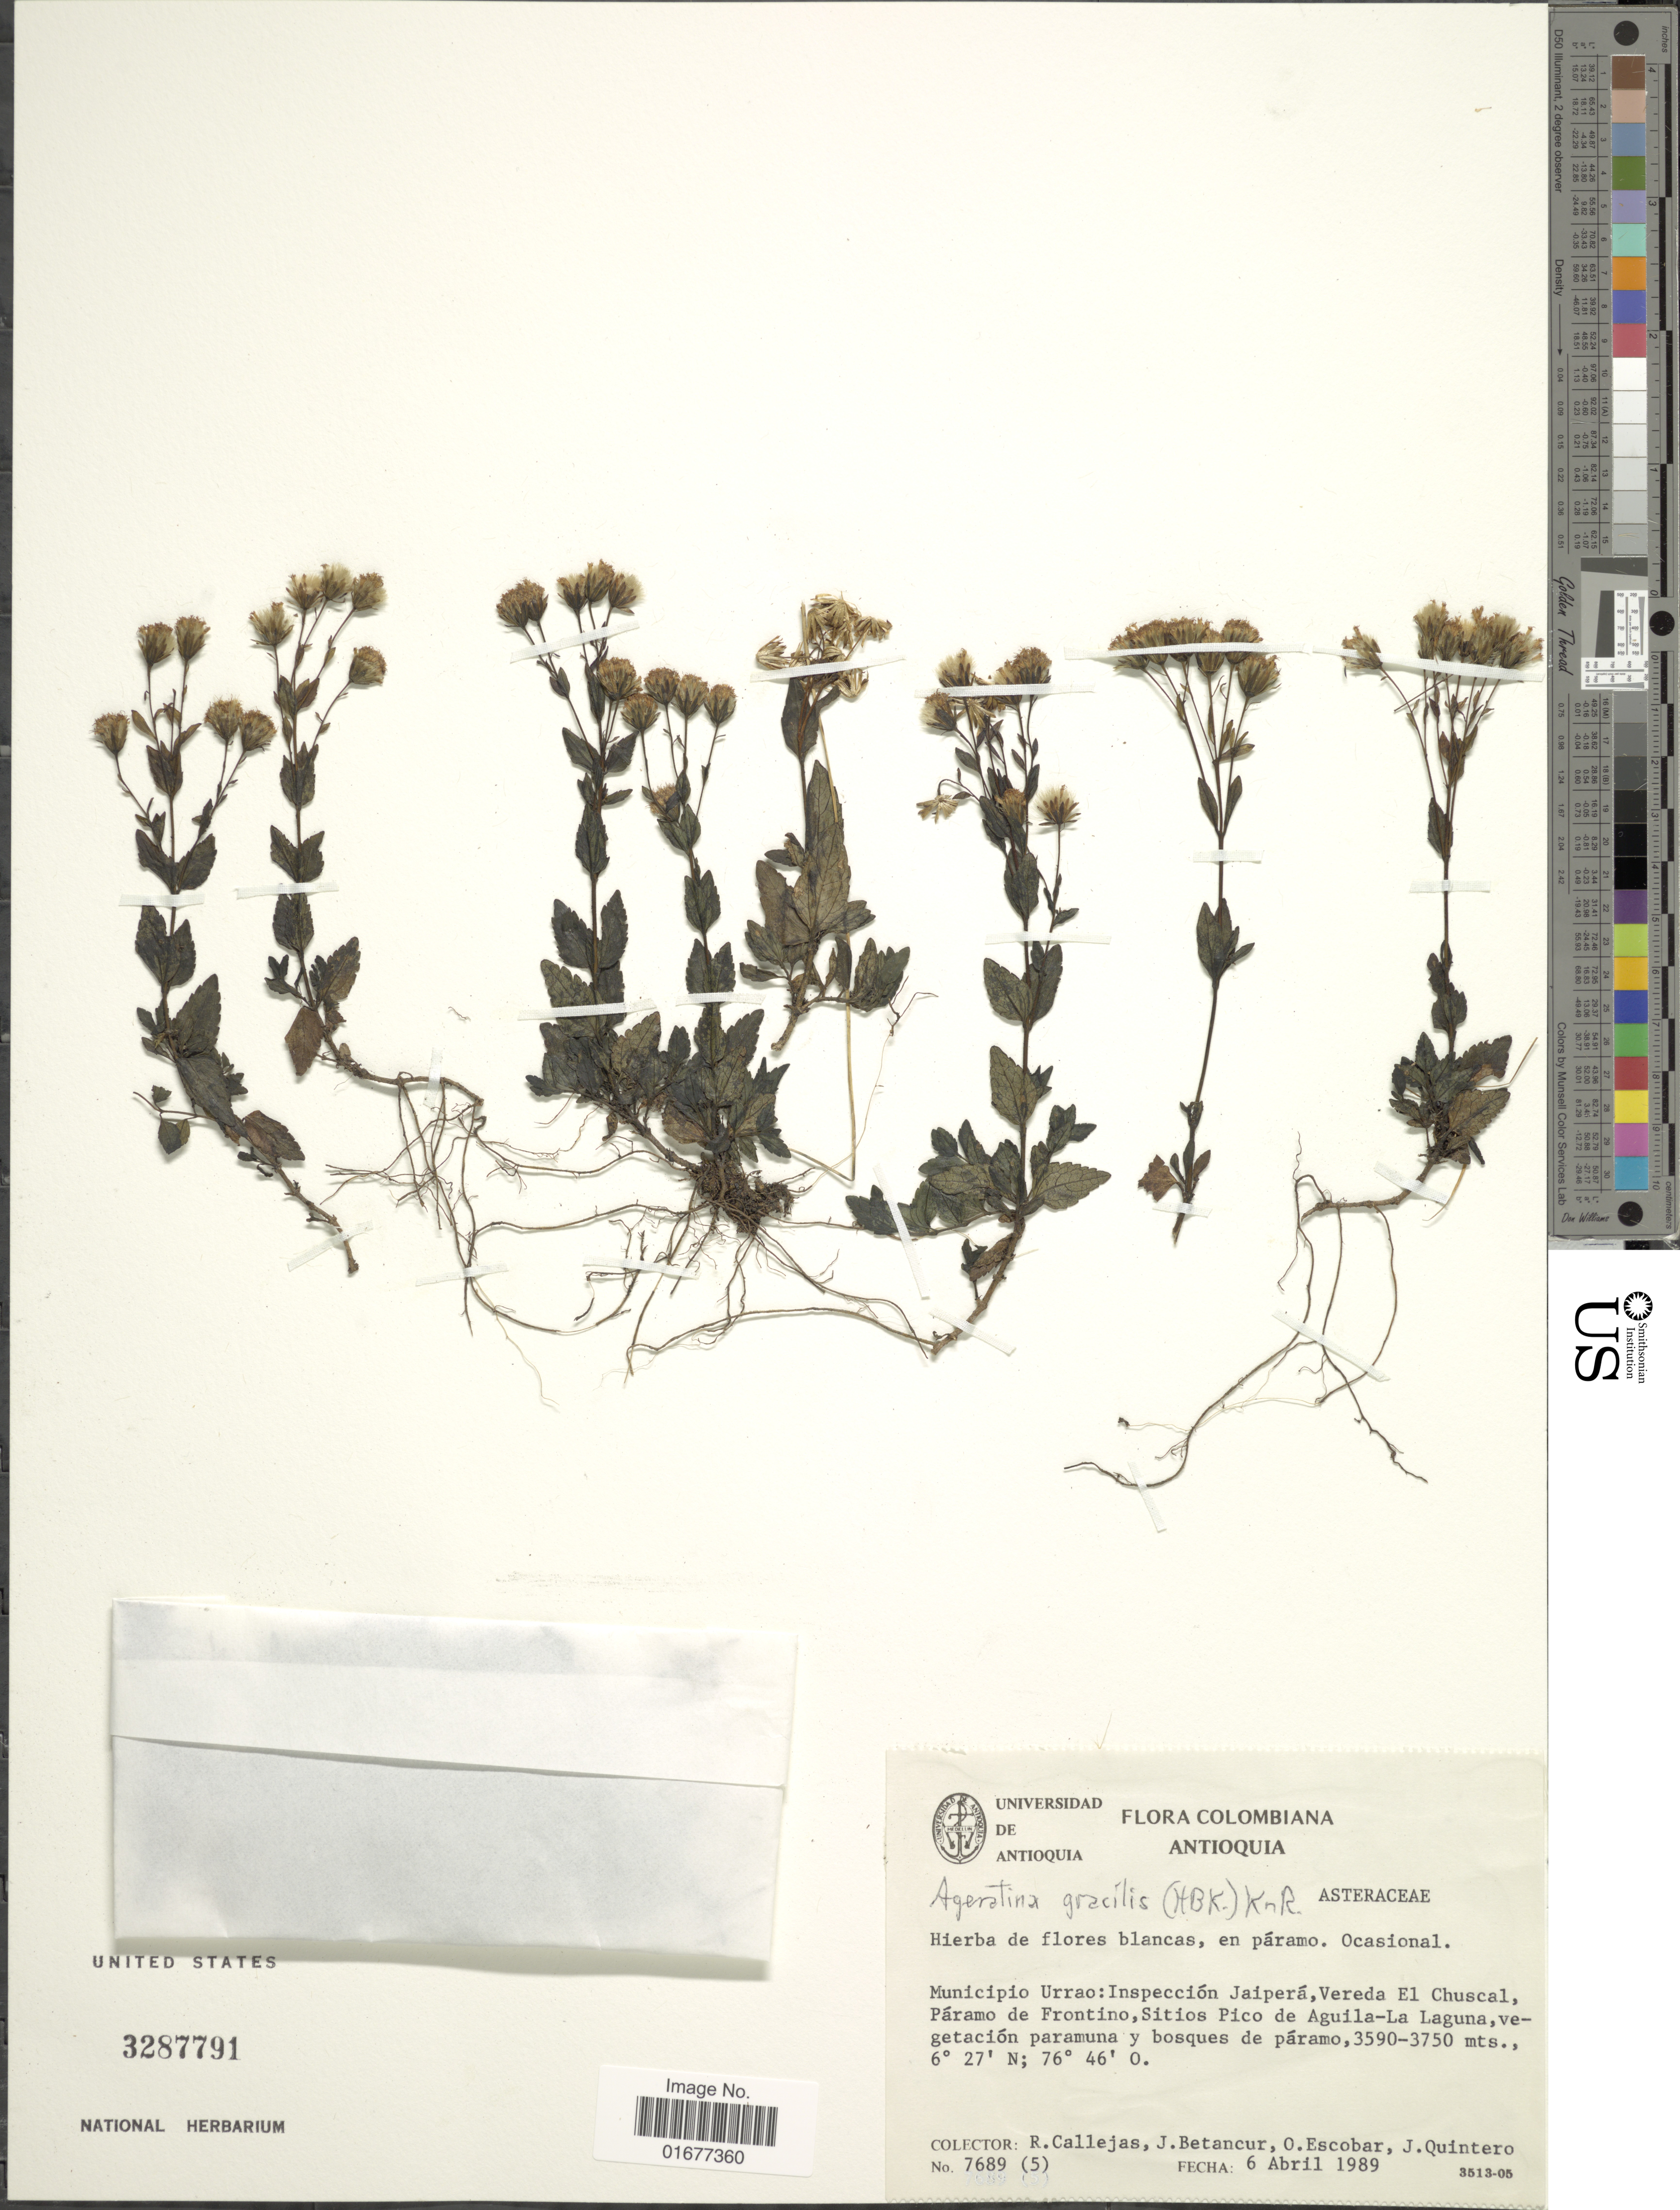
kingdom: Plantae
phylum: Tracheophyta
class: Magnoliopsida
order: Asterales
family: Asteraceae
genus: Ageratina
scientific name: Ageratina gracilis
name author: (Kunth) R.M. King & H. Rob.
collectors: R. Callejas, J. Betancur, O. D. Escobar & J. Quintero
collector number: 1689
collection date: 1989-04-06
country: Colombia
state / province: Antioquia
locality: Municipio Urrao: Inspeccion Jaipera, Vereda El Chuscal, Paramo de Frontino, Sitios Pico de Aguila-La Laguna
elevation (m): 3590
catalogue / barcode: US 3287791